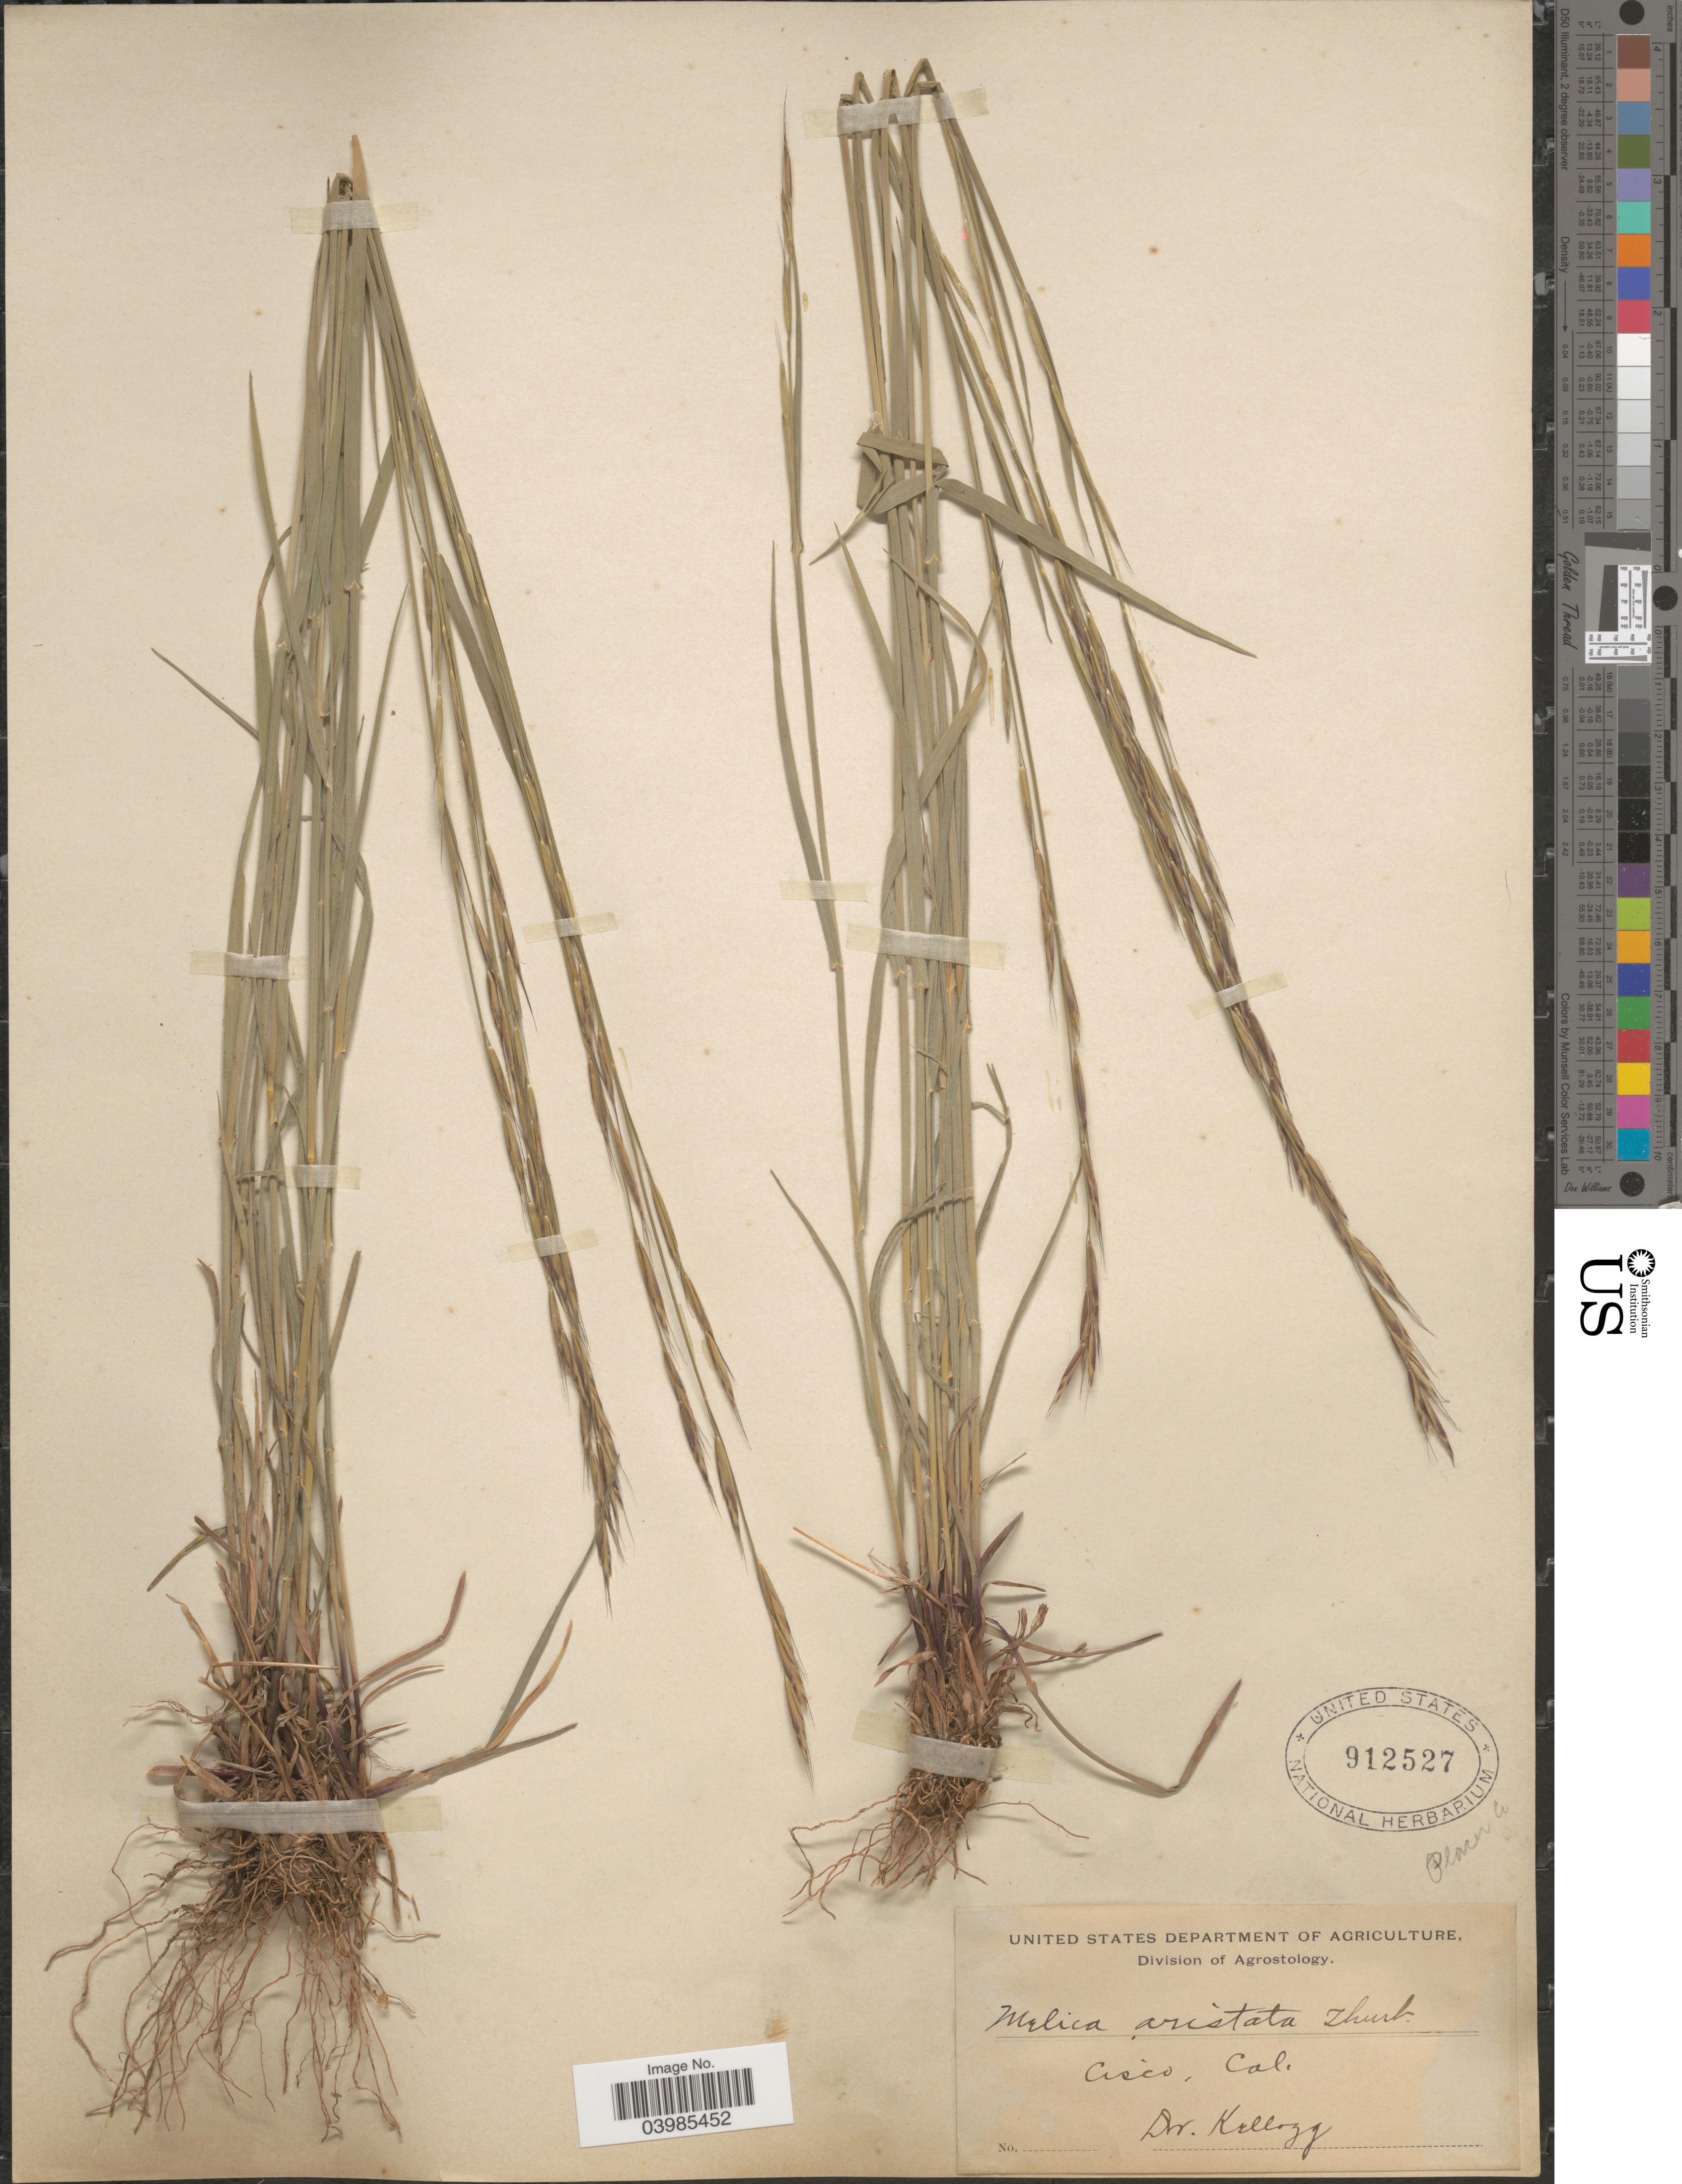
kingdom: Plantae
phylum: Tracheophyta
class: Liliopsida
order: Poales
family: Poaceae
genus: Melica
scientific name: Melica aristata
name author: Thurb. ex Bol.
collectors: -- Kellogg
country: United States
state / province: California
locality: Cisco.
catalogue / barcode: US 912527